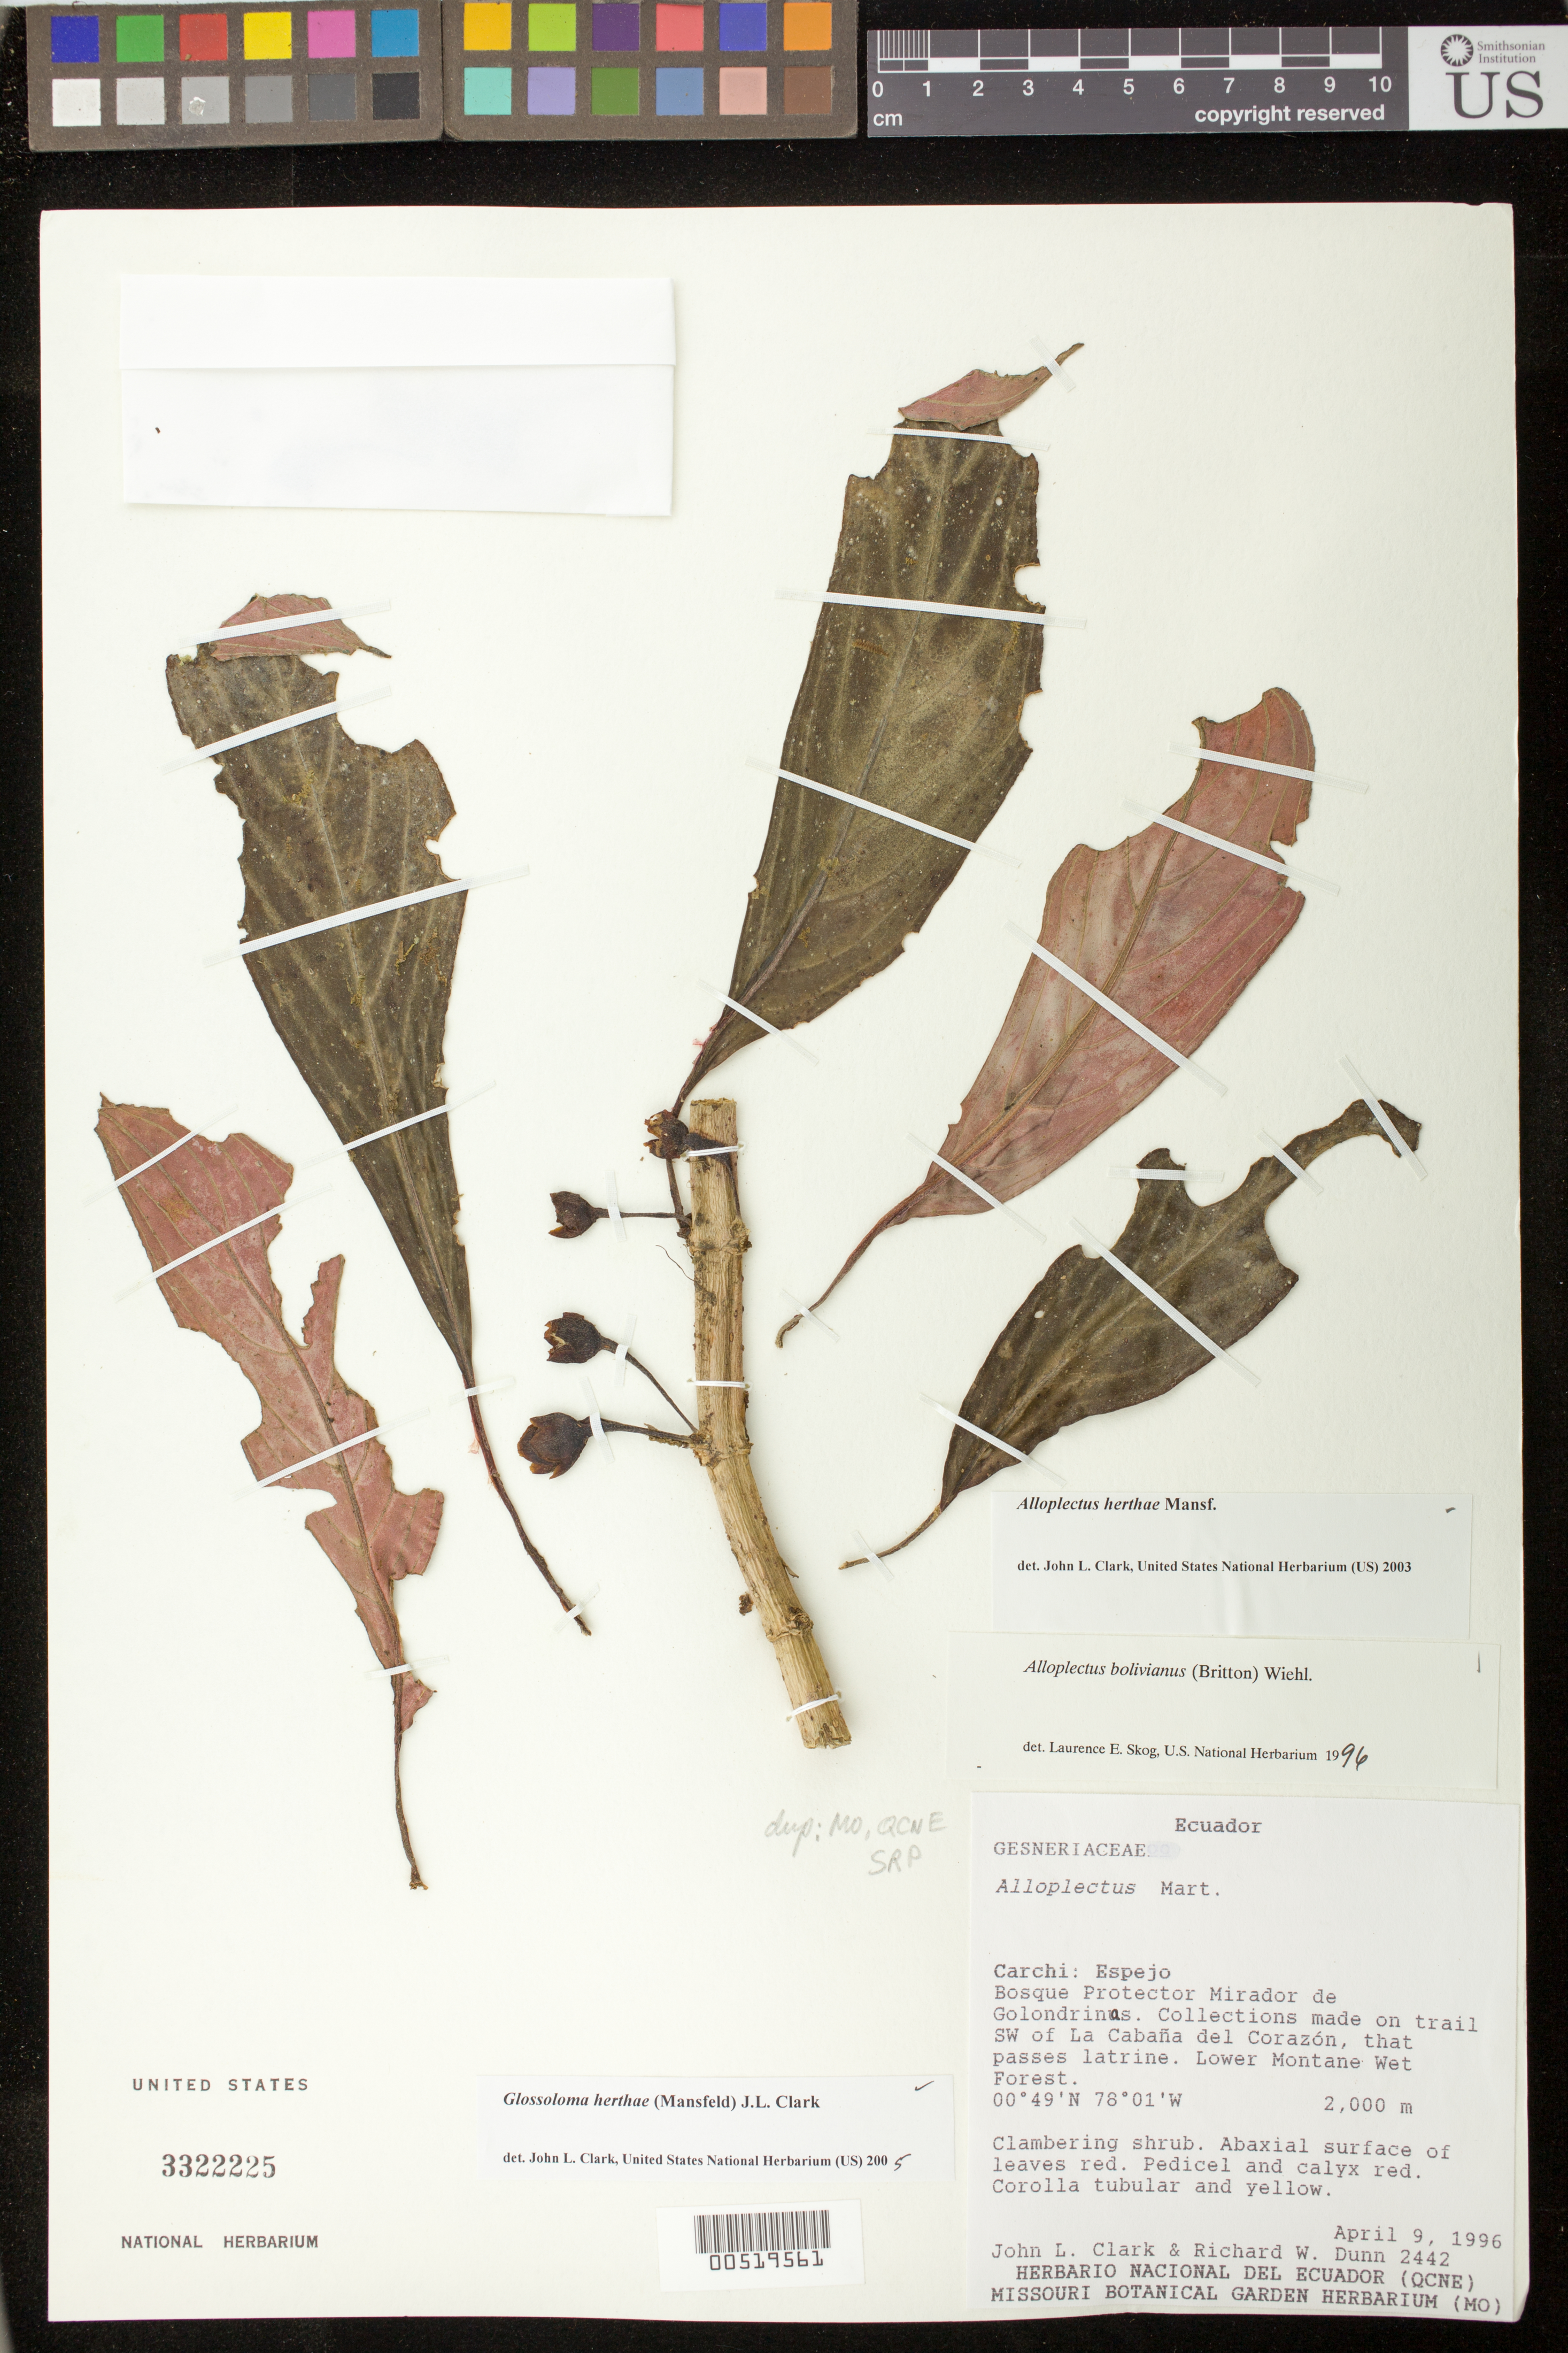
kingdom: Plantae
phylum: Tracheophyta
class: Magnoliopsida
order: Lamiales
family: Gesneriaceae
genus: Glossoloma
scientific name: Glossoloma herthae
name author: (Mansf.) J.L. Clark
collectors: J. L. Clark & R. Dunn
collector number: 2442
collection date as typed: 09 Apr 1996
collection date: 1996-04-09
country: Ecuador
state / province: Carchi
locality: Espejo; Bosque Protector Mirador de Golondrinas; trail SW of La Cabaña del Corazón, that passes latrine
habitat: Lower montane wet forest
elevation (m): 2000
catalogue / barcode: US 3322225